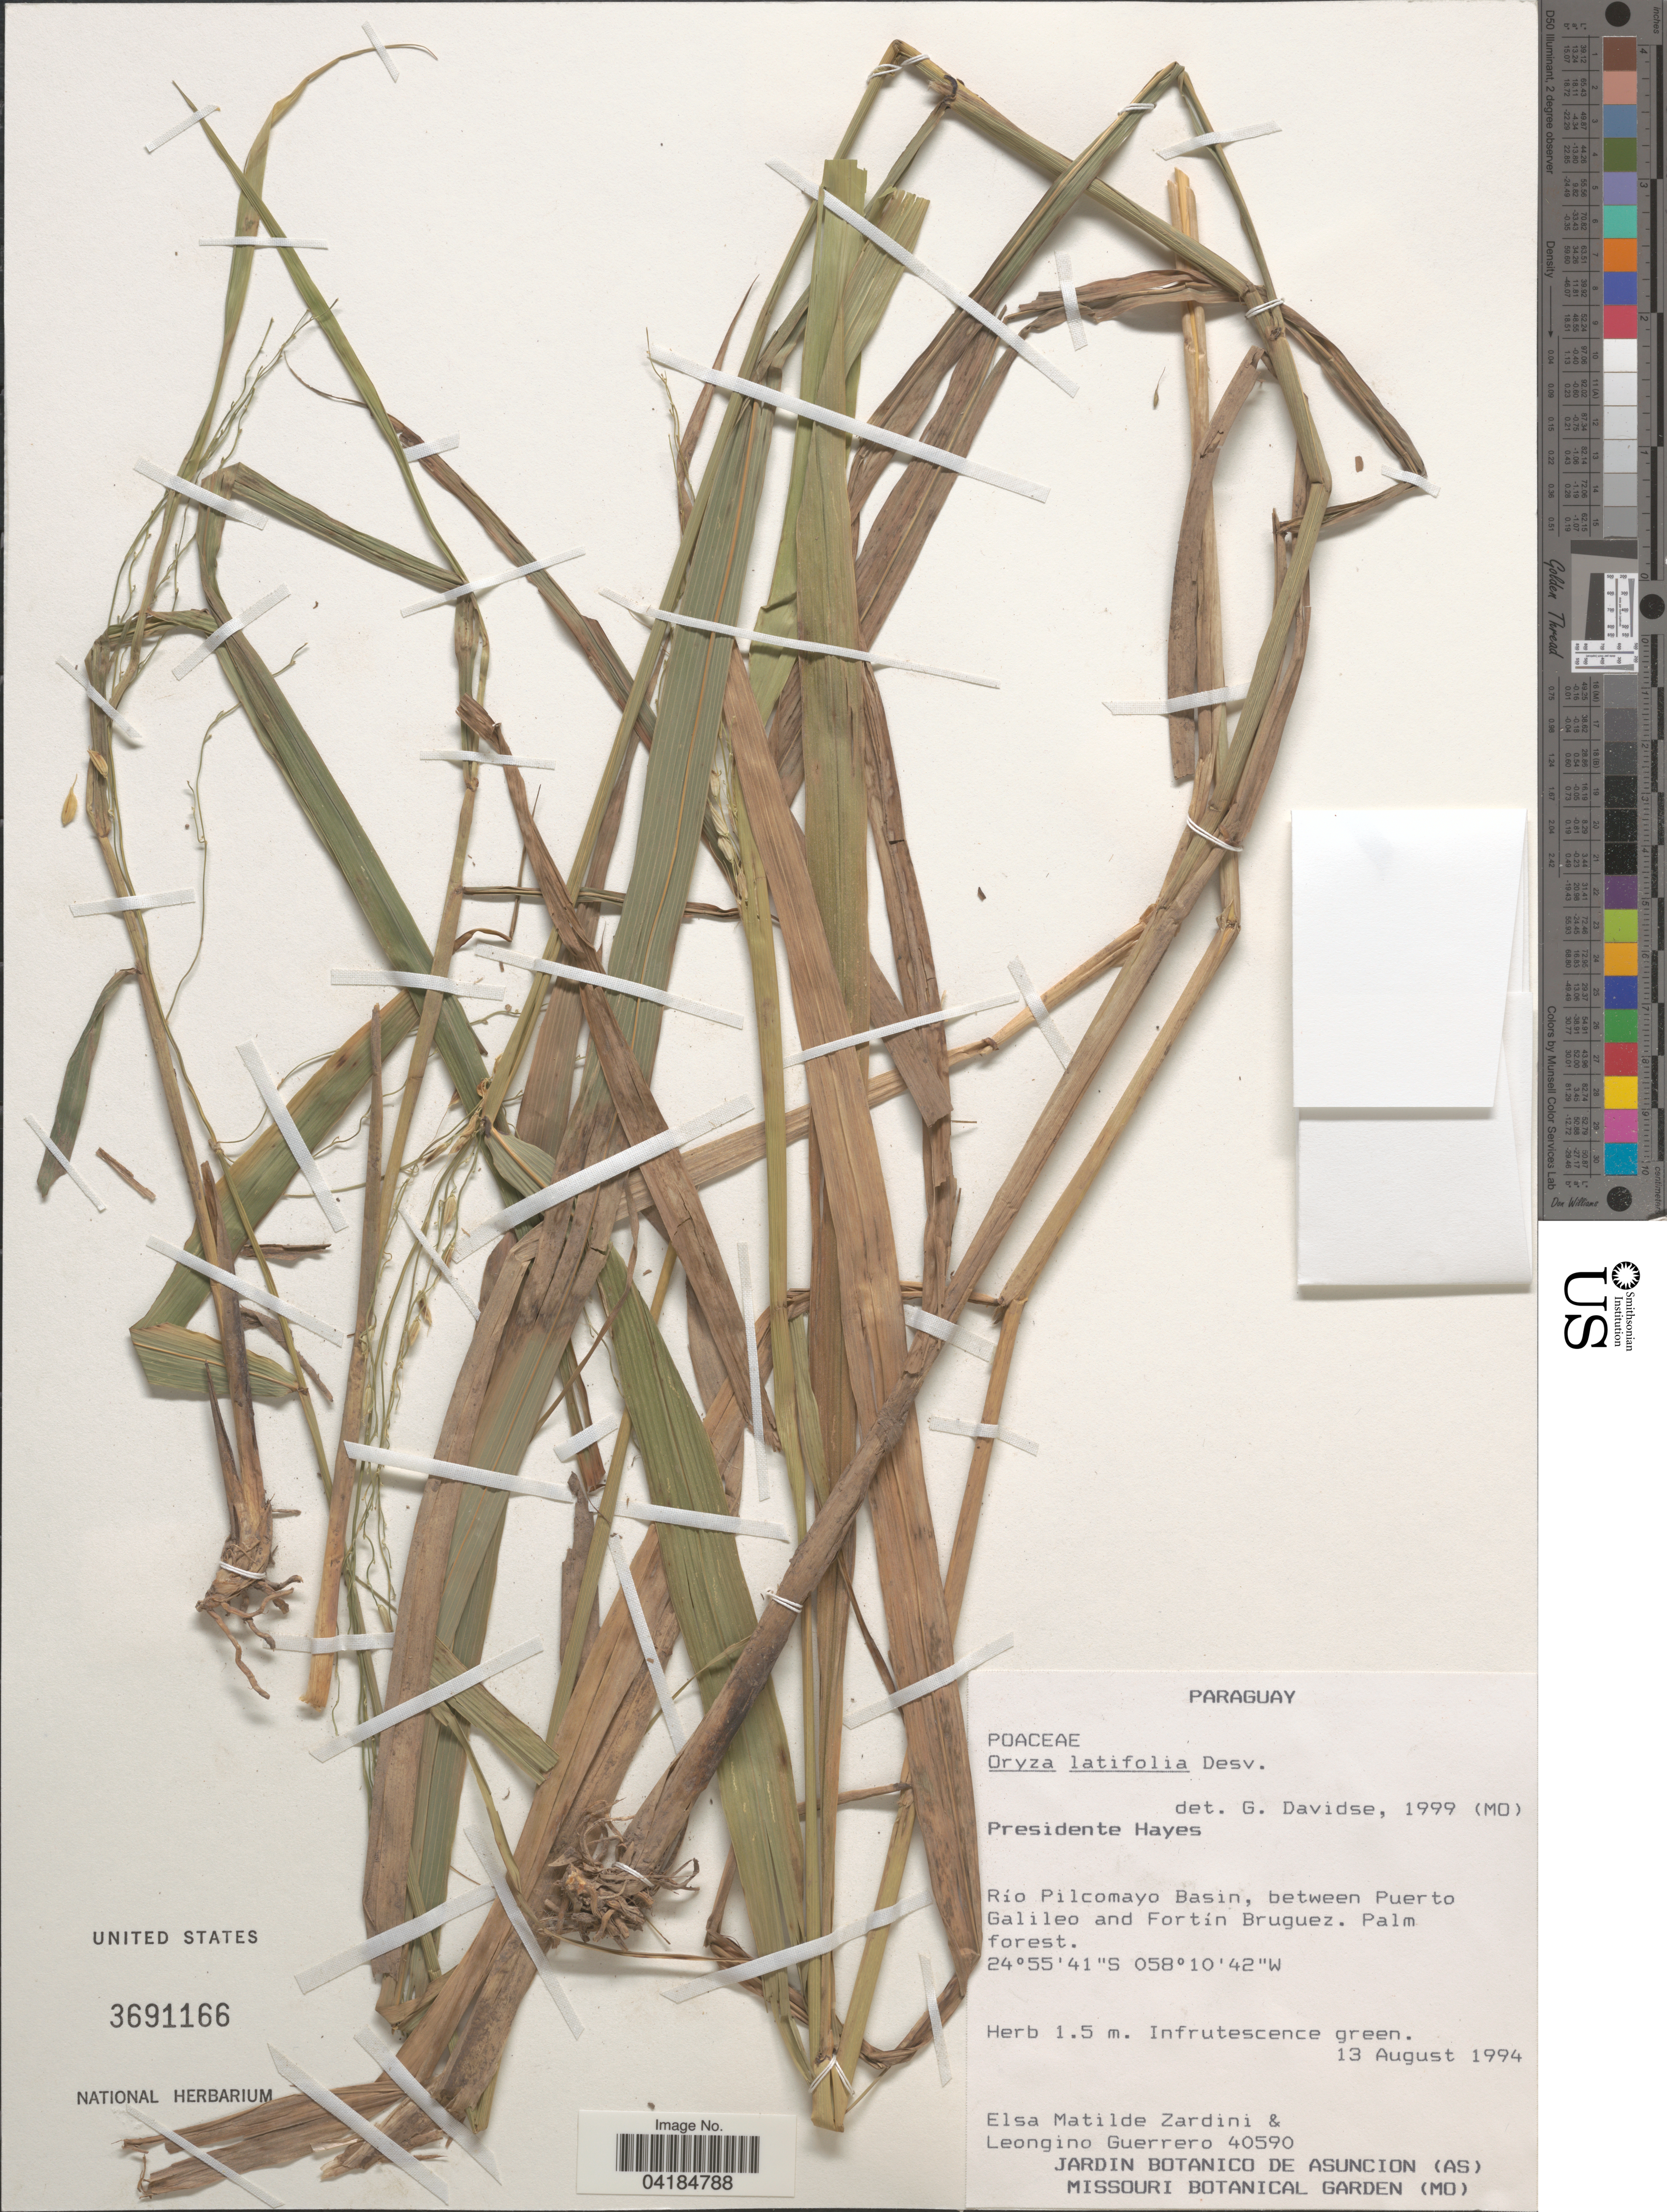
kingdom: Plantae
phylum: Tracheophyta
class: Liliopsida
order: Poales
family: Poaceae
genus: Oryza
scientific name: Oryza latifolia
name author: Desv.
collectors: E. M. Zardini & L. Guerrero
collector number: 40590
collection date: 1994-08-13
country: Paraguay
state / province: Presidente Hayes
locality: Río Pilcomayo Basin, between Puerto Galileo and Fortín Bruguez.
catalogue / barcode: US 3691166